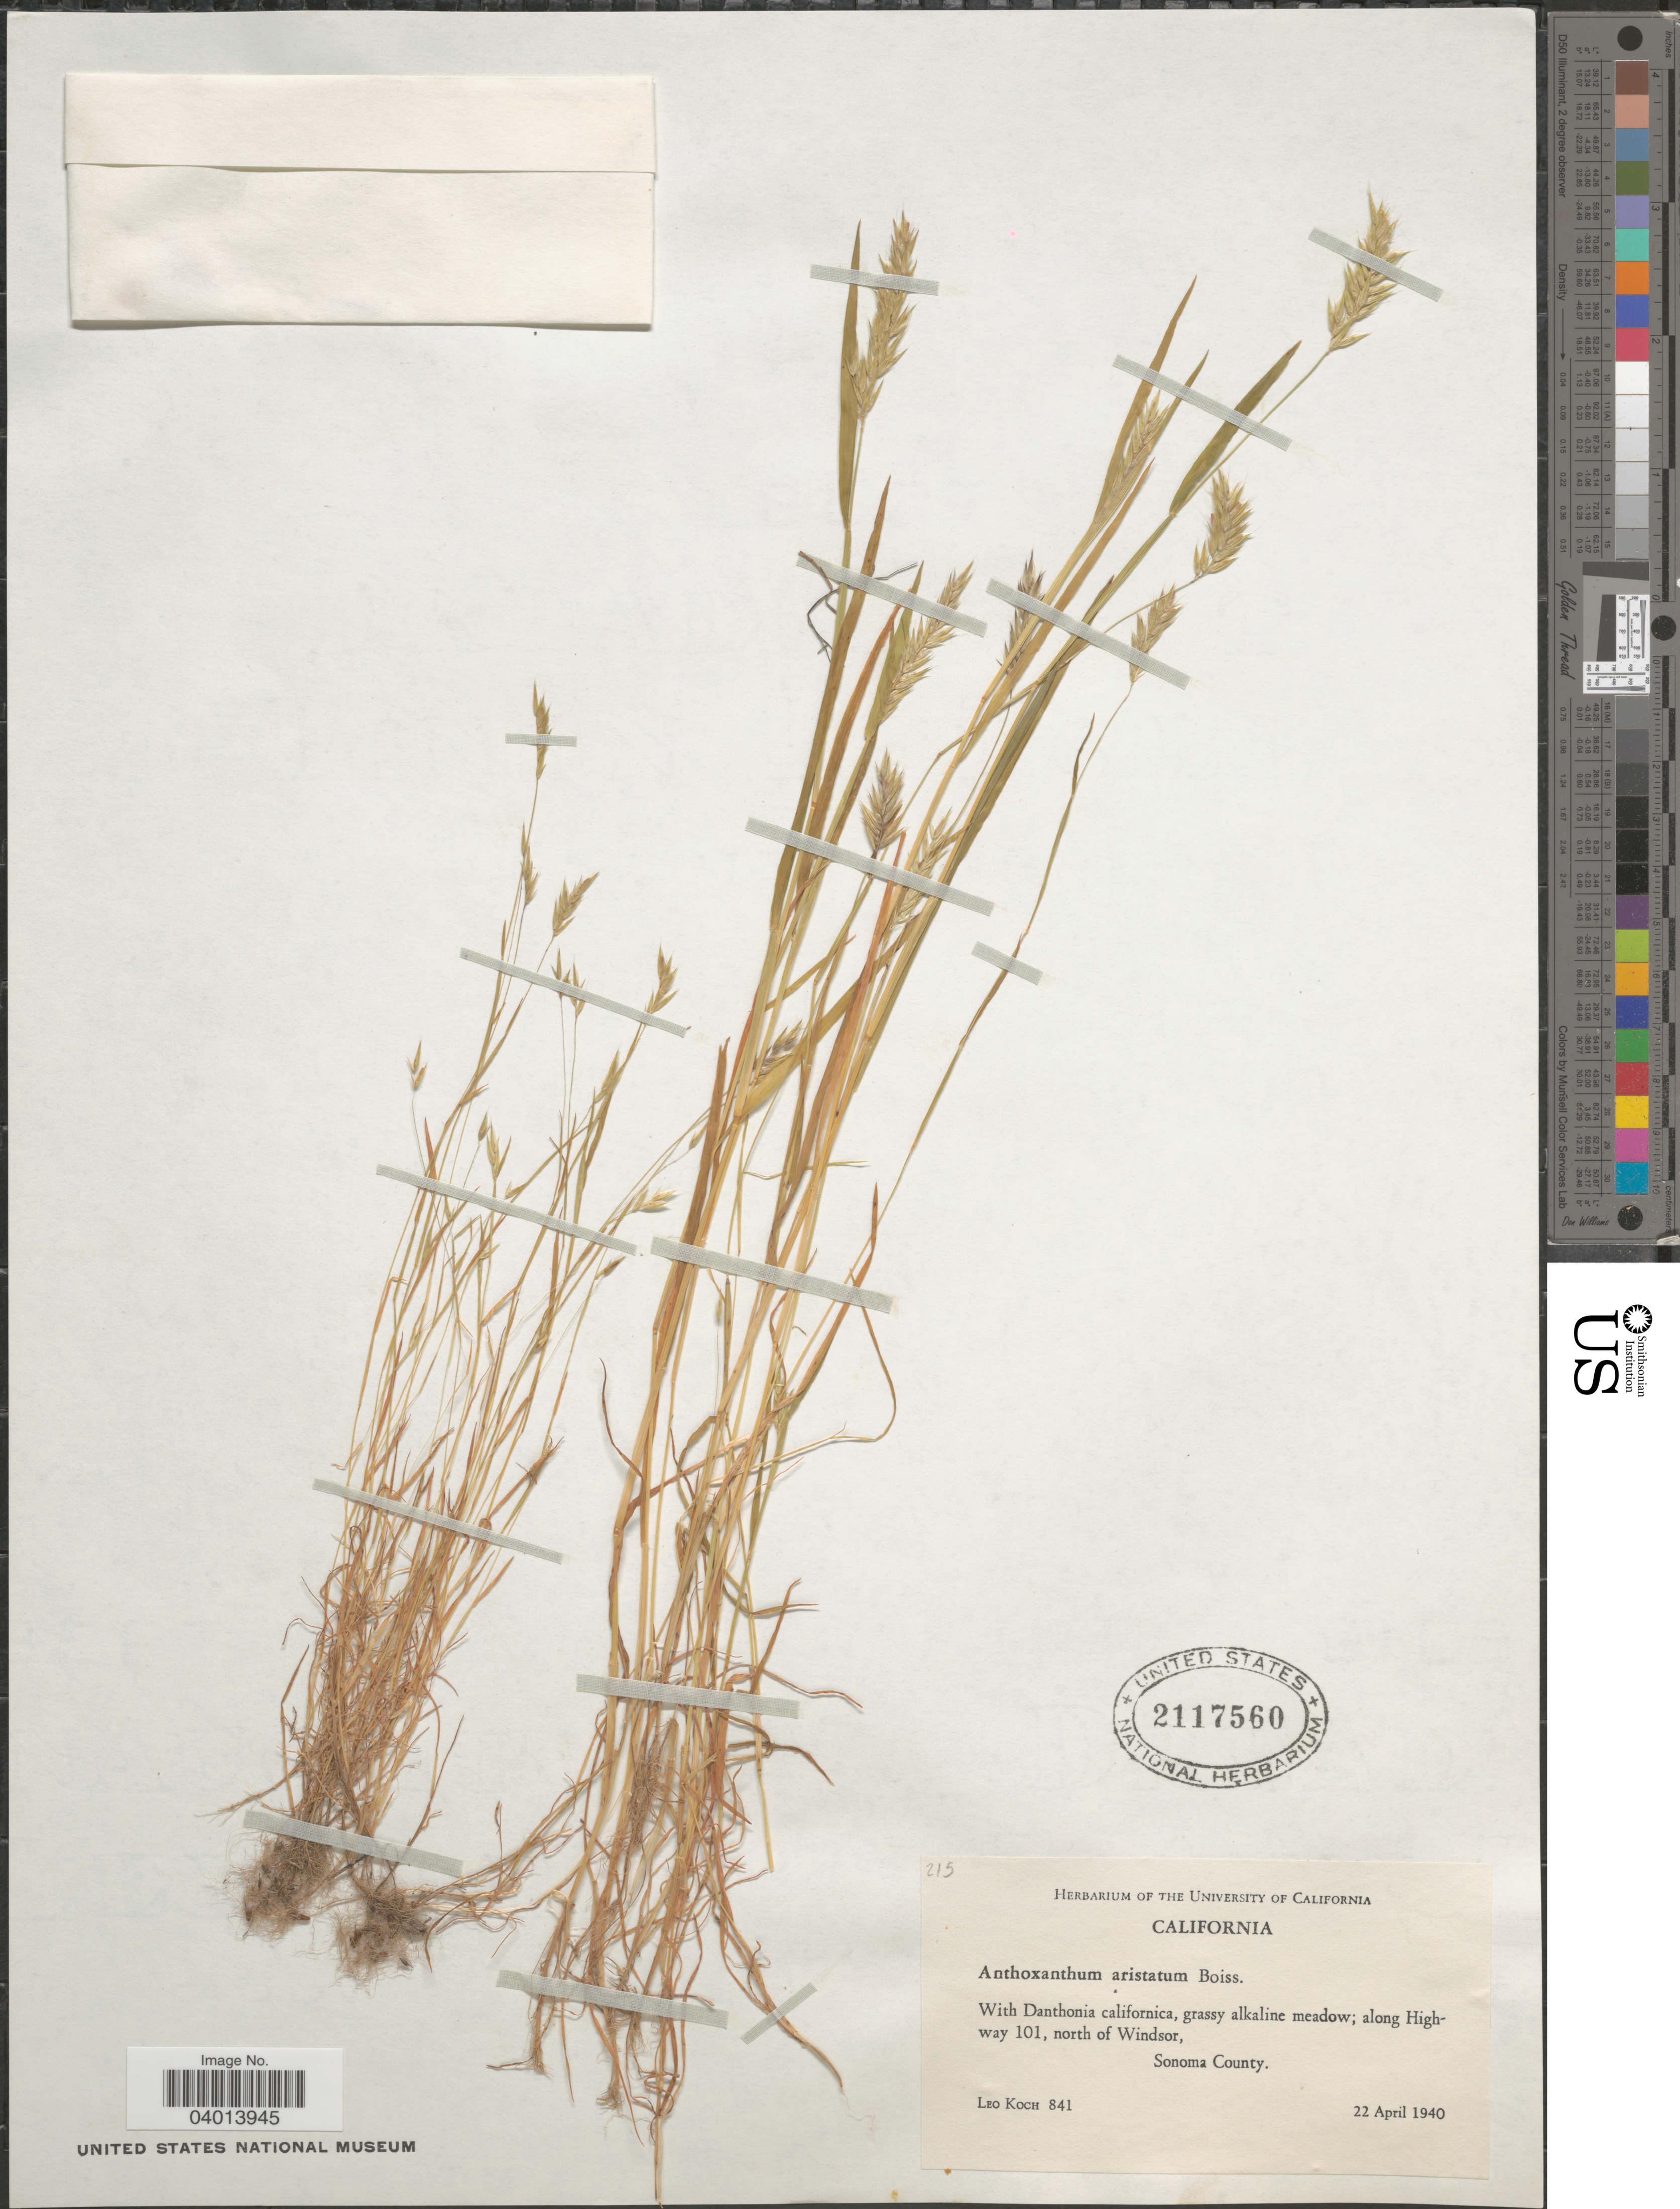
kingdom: Plantae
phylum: Tracheophyta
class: Liliopsida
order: Poales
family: Poaceae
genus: Anthoxanthum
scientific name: Anthoxanthum aristatum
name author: Boiss.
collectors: L. F. Koch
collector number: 841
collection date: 1940-04-22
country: United States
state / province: California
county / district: Sonoma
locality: Along Highway 101, north of Windsor, Sonoma County.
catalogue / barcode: US 2117560